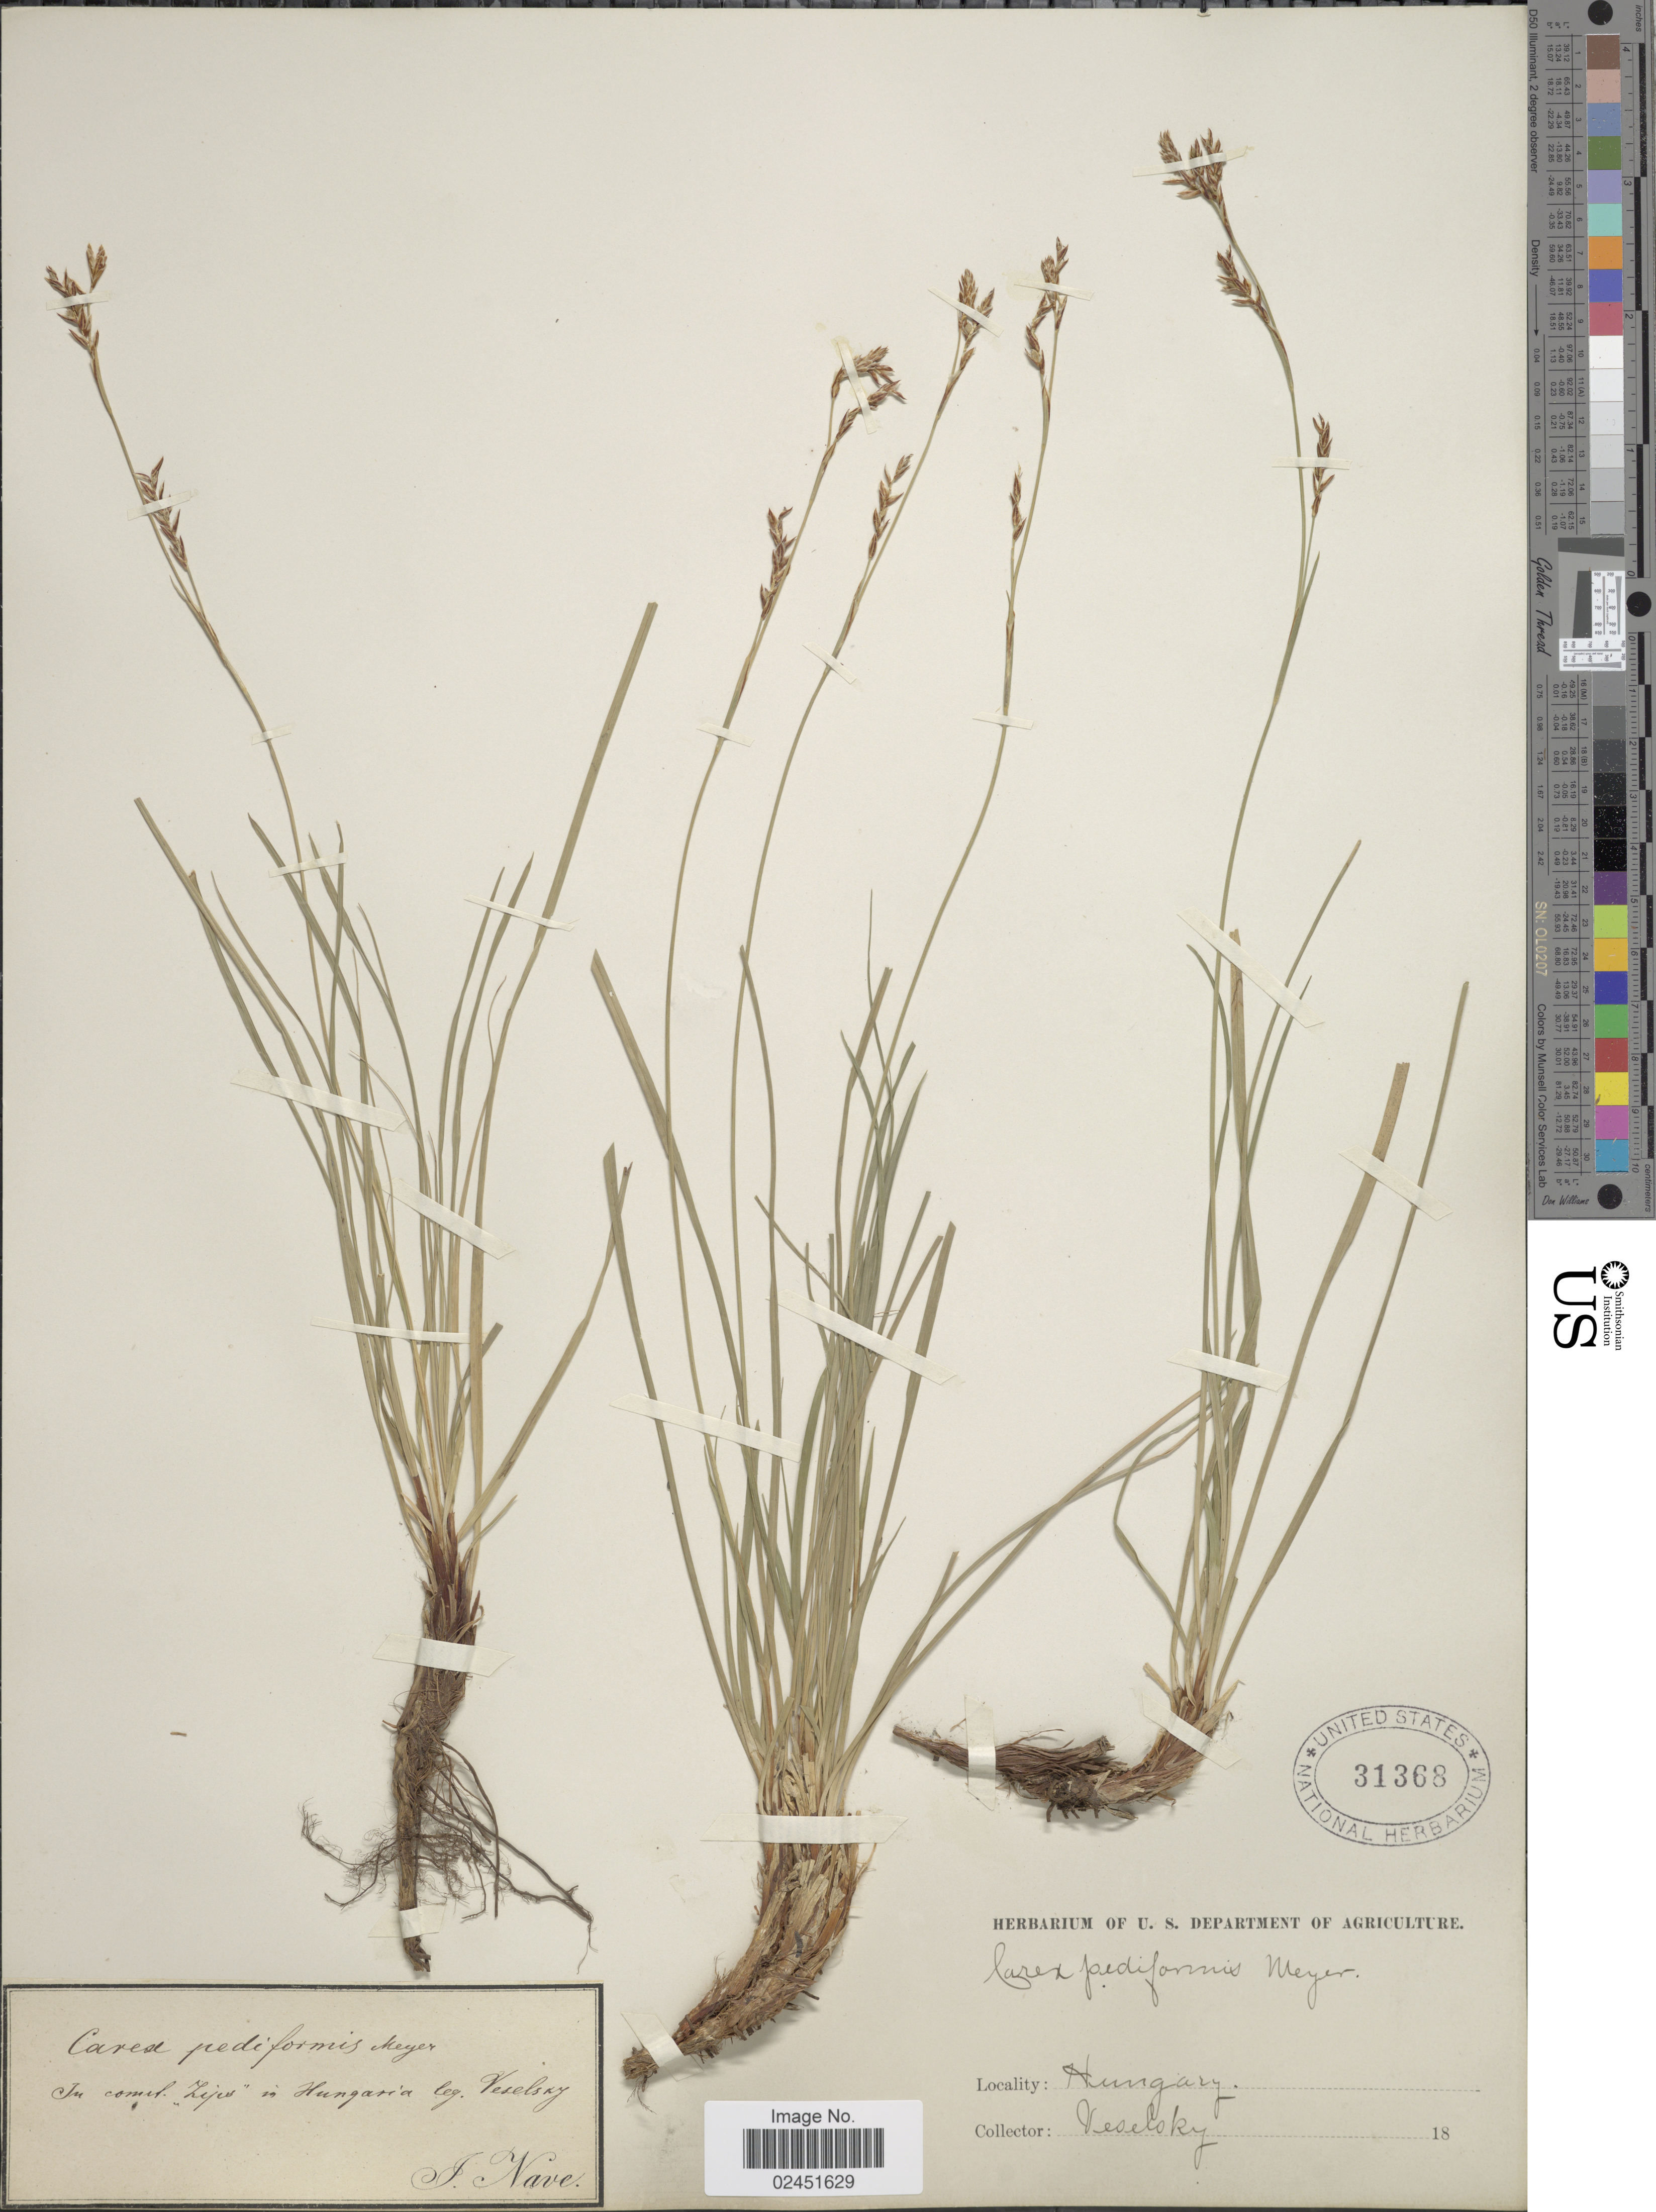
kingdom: Plantae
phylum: Tracheophyta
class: Liliopsida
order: Poales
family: Cyperaceae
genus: Carex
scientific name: Carex pediformis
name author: C.A. Mey.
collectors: Veselsky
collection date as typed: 18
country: Hungary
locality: In comit Zejes [interpreted] in Hungaria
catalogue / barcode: US 31368